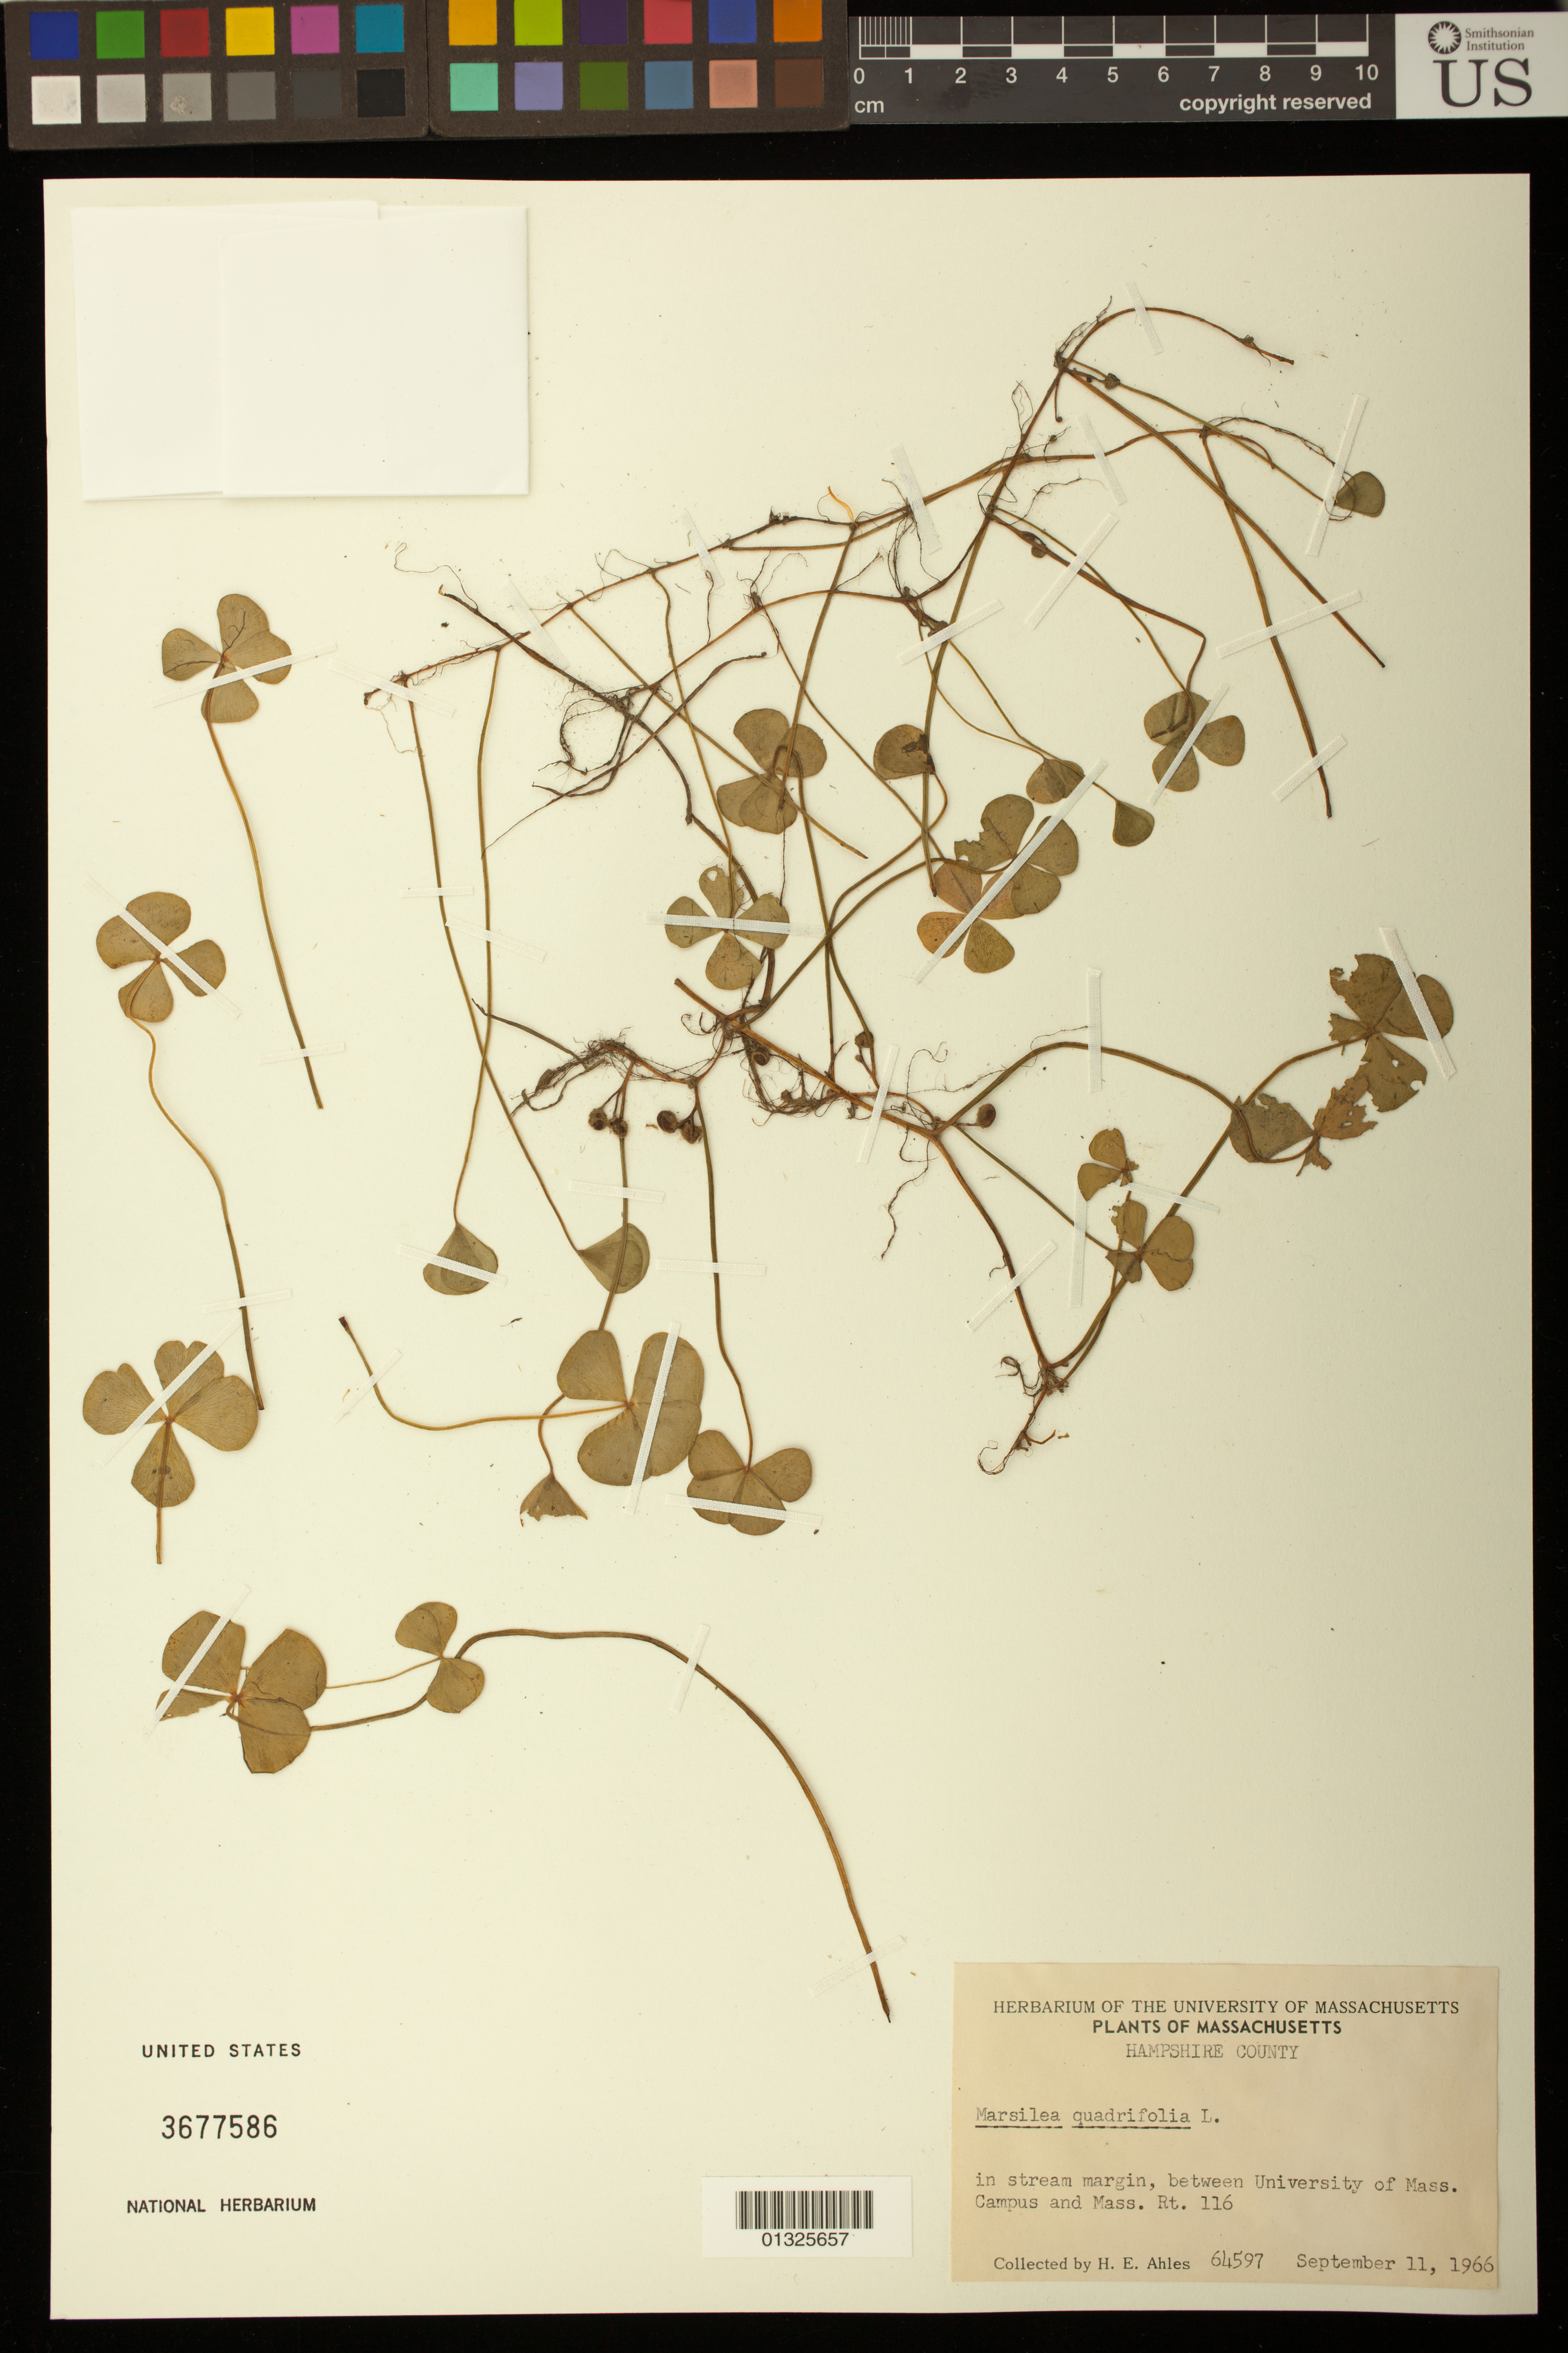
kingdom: Plantae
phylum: Tracheophyta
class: Polypodiopsida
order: Salviniales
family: Marsileaceae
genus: Marsilea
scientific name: Marsilea quadrifolia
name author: L.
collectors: H. E. Ahles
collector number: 64597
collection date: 1966-09-11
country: United States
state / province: Massachusetts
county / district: Hampshire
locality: Between University of Mass. Campus and Mass Rt. 116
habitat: in stream margin.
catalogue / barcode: US 3677586